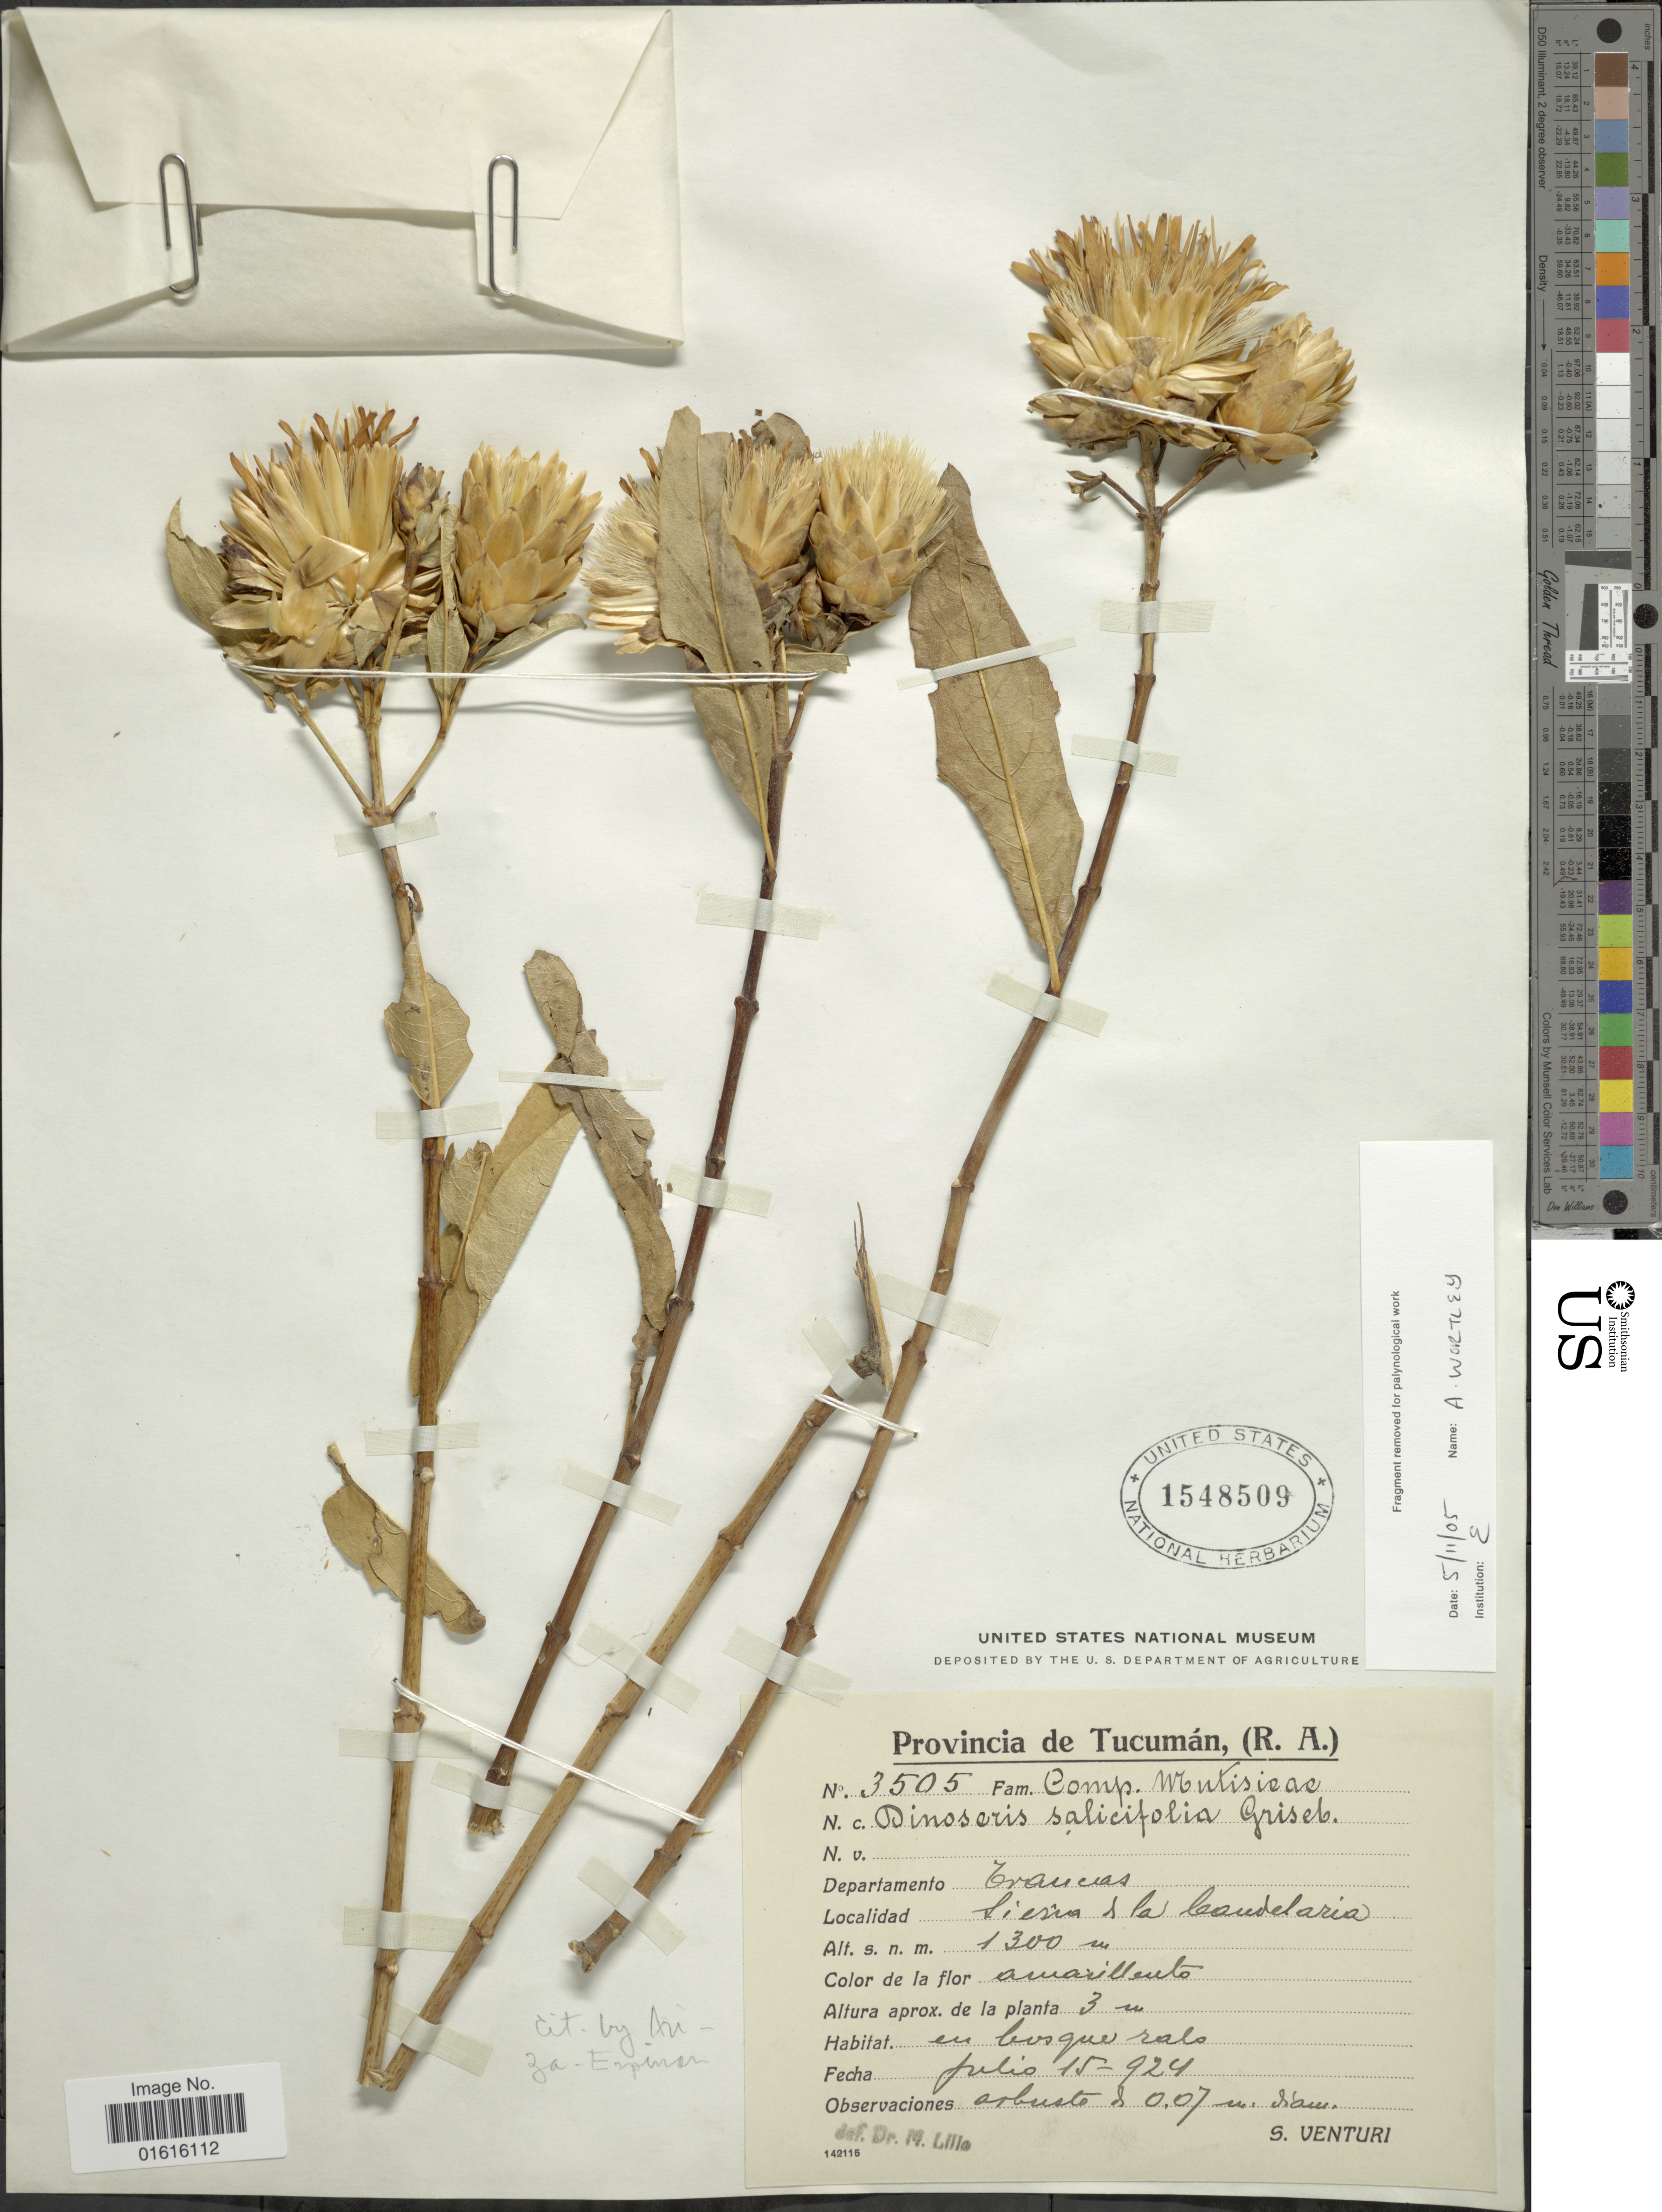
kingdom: Plantae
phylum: Tracheophyta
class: Magnoliopsida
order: Asterales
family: Asteraceae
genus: Dinoseris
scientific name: Dinoseris salicifolia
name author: Griseb.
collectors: S. Venturi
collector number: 3505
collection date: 1924-07-15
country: Argentina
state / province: Tucuman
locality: Departamento Craucas, Sierra de la Caudelaria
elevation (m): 1300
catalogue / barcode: US 1548509